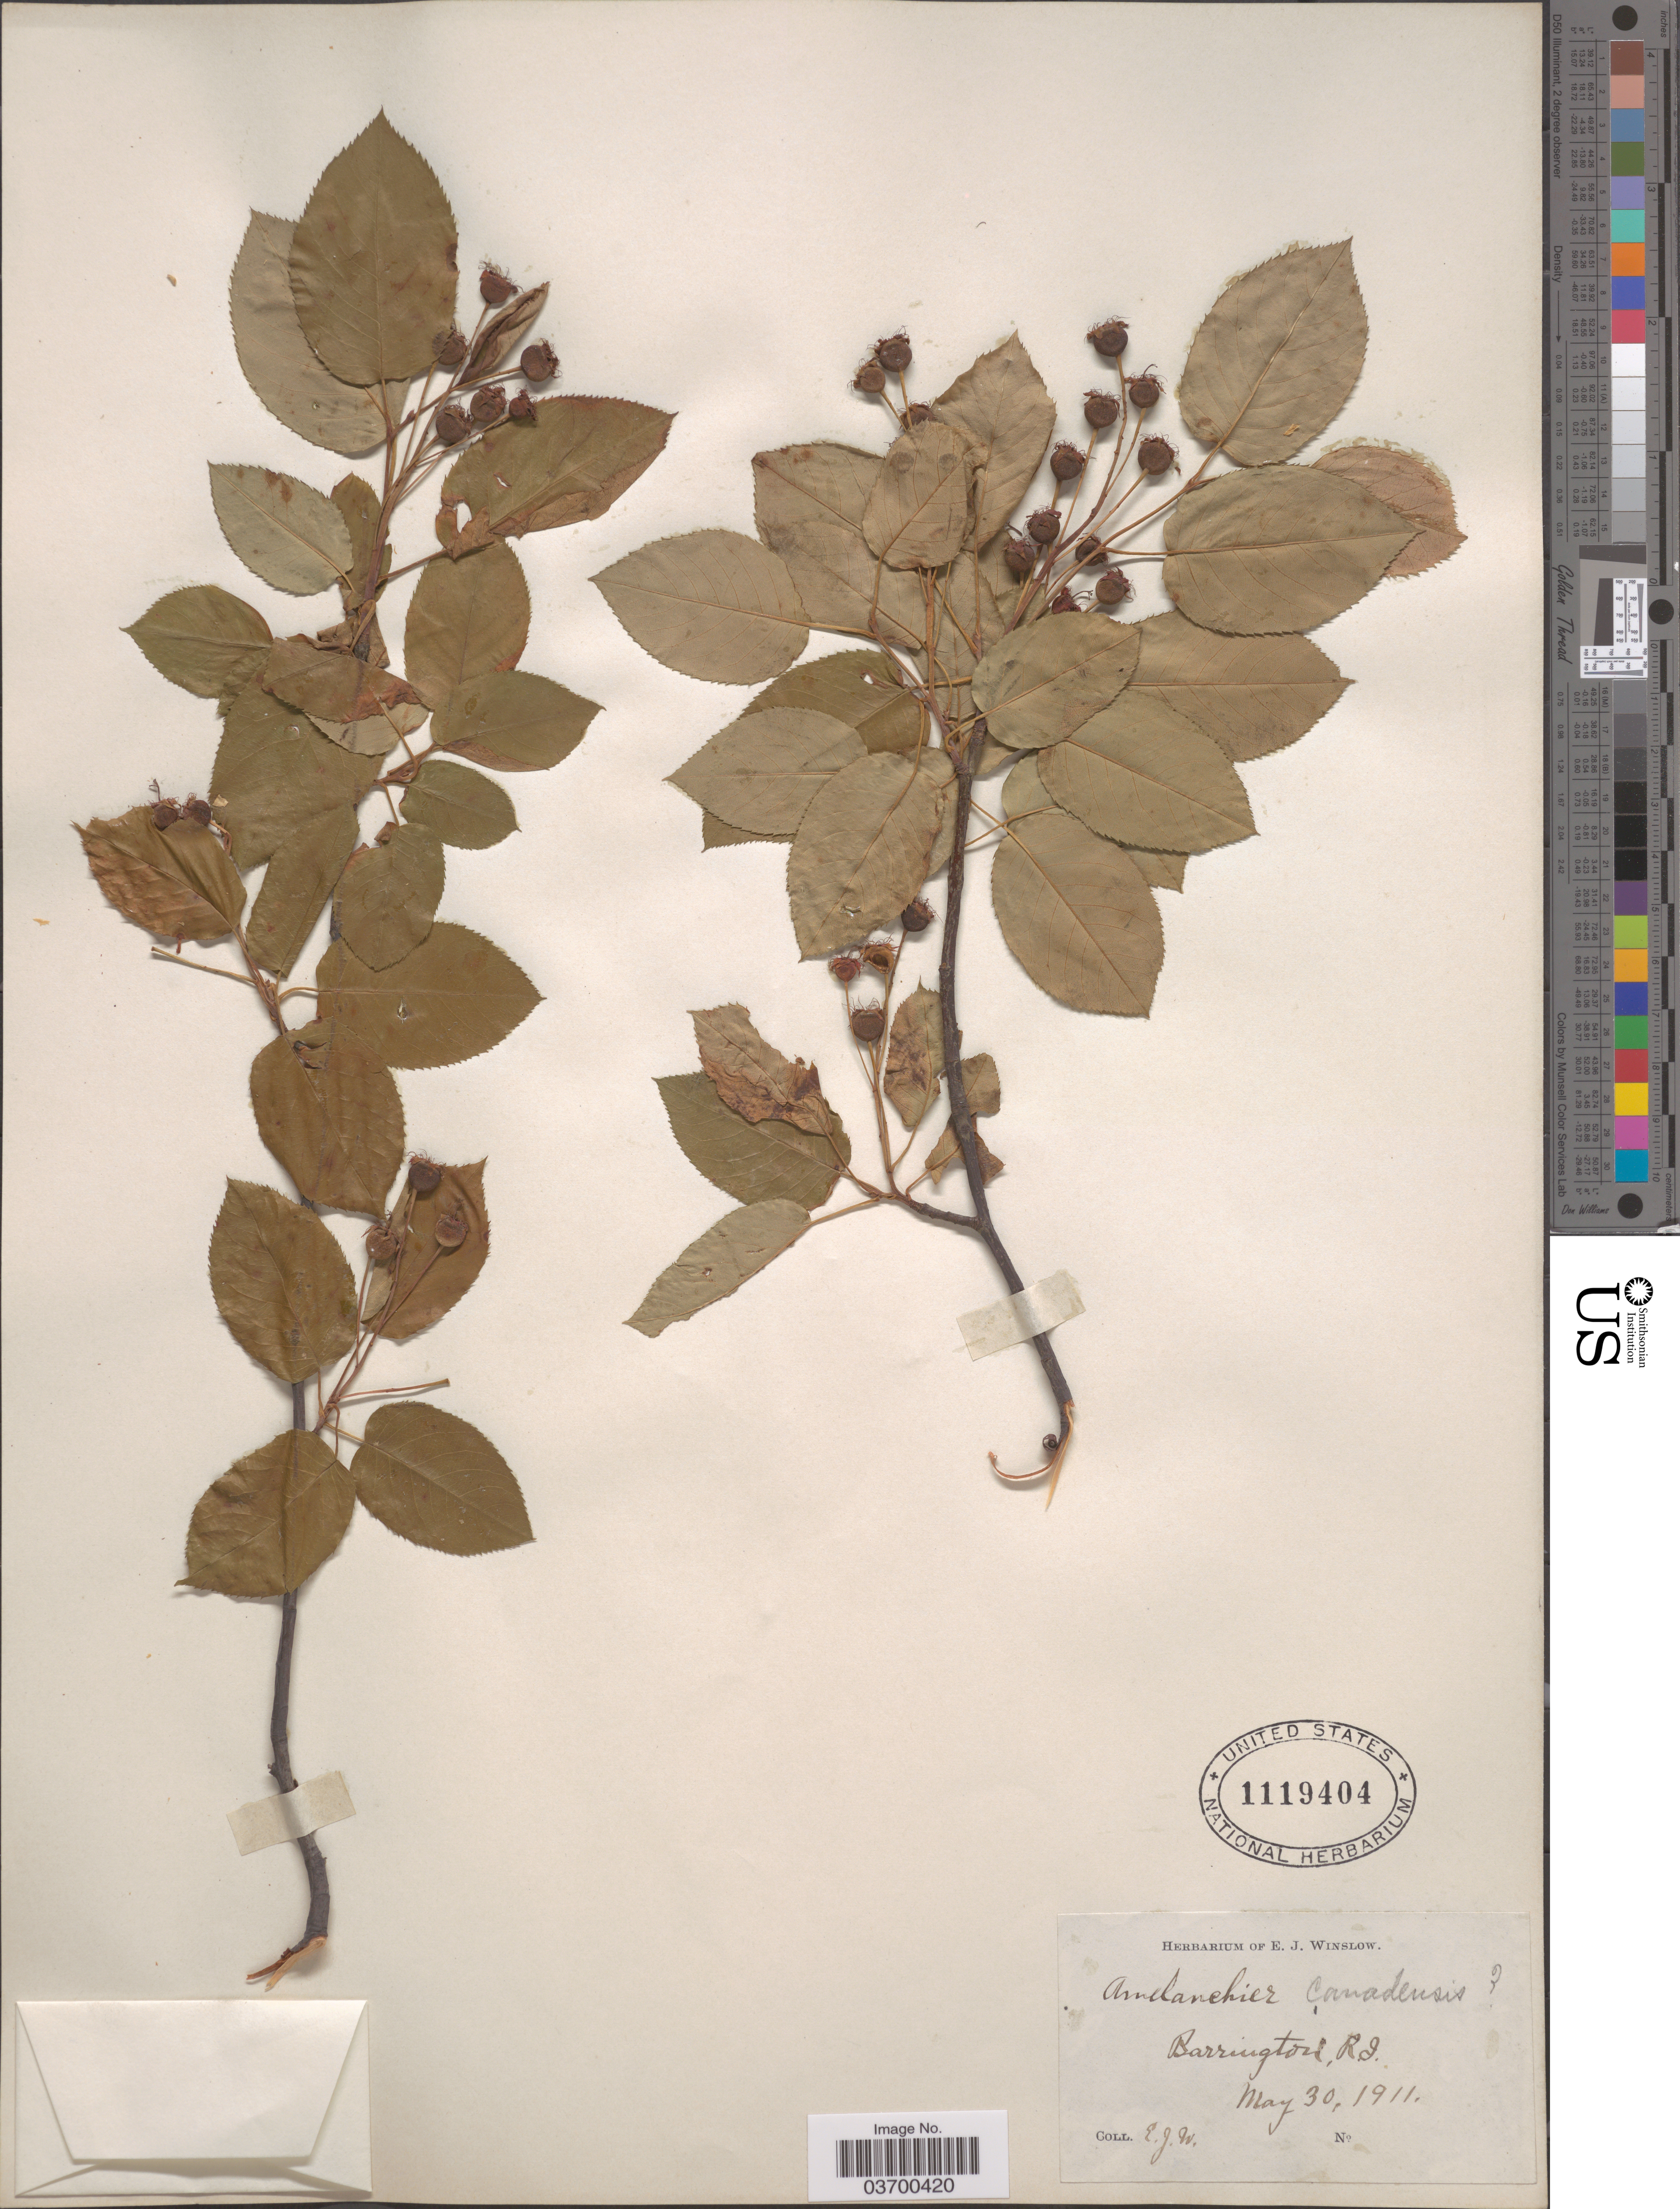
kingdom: Plantae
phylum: Tracheophyta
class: Magnoliopsida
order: Rosales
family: Rosaceae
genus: Amelanchier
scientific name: Amelanchier canadensis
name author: (L.) Medic.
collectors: E. Winslow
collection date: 1911-05-30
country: United States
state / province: Rhode Island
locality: Barrington.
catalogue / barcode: US 1119404